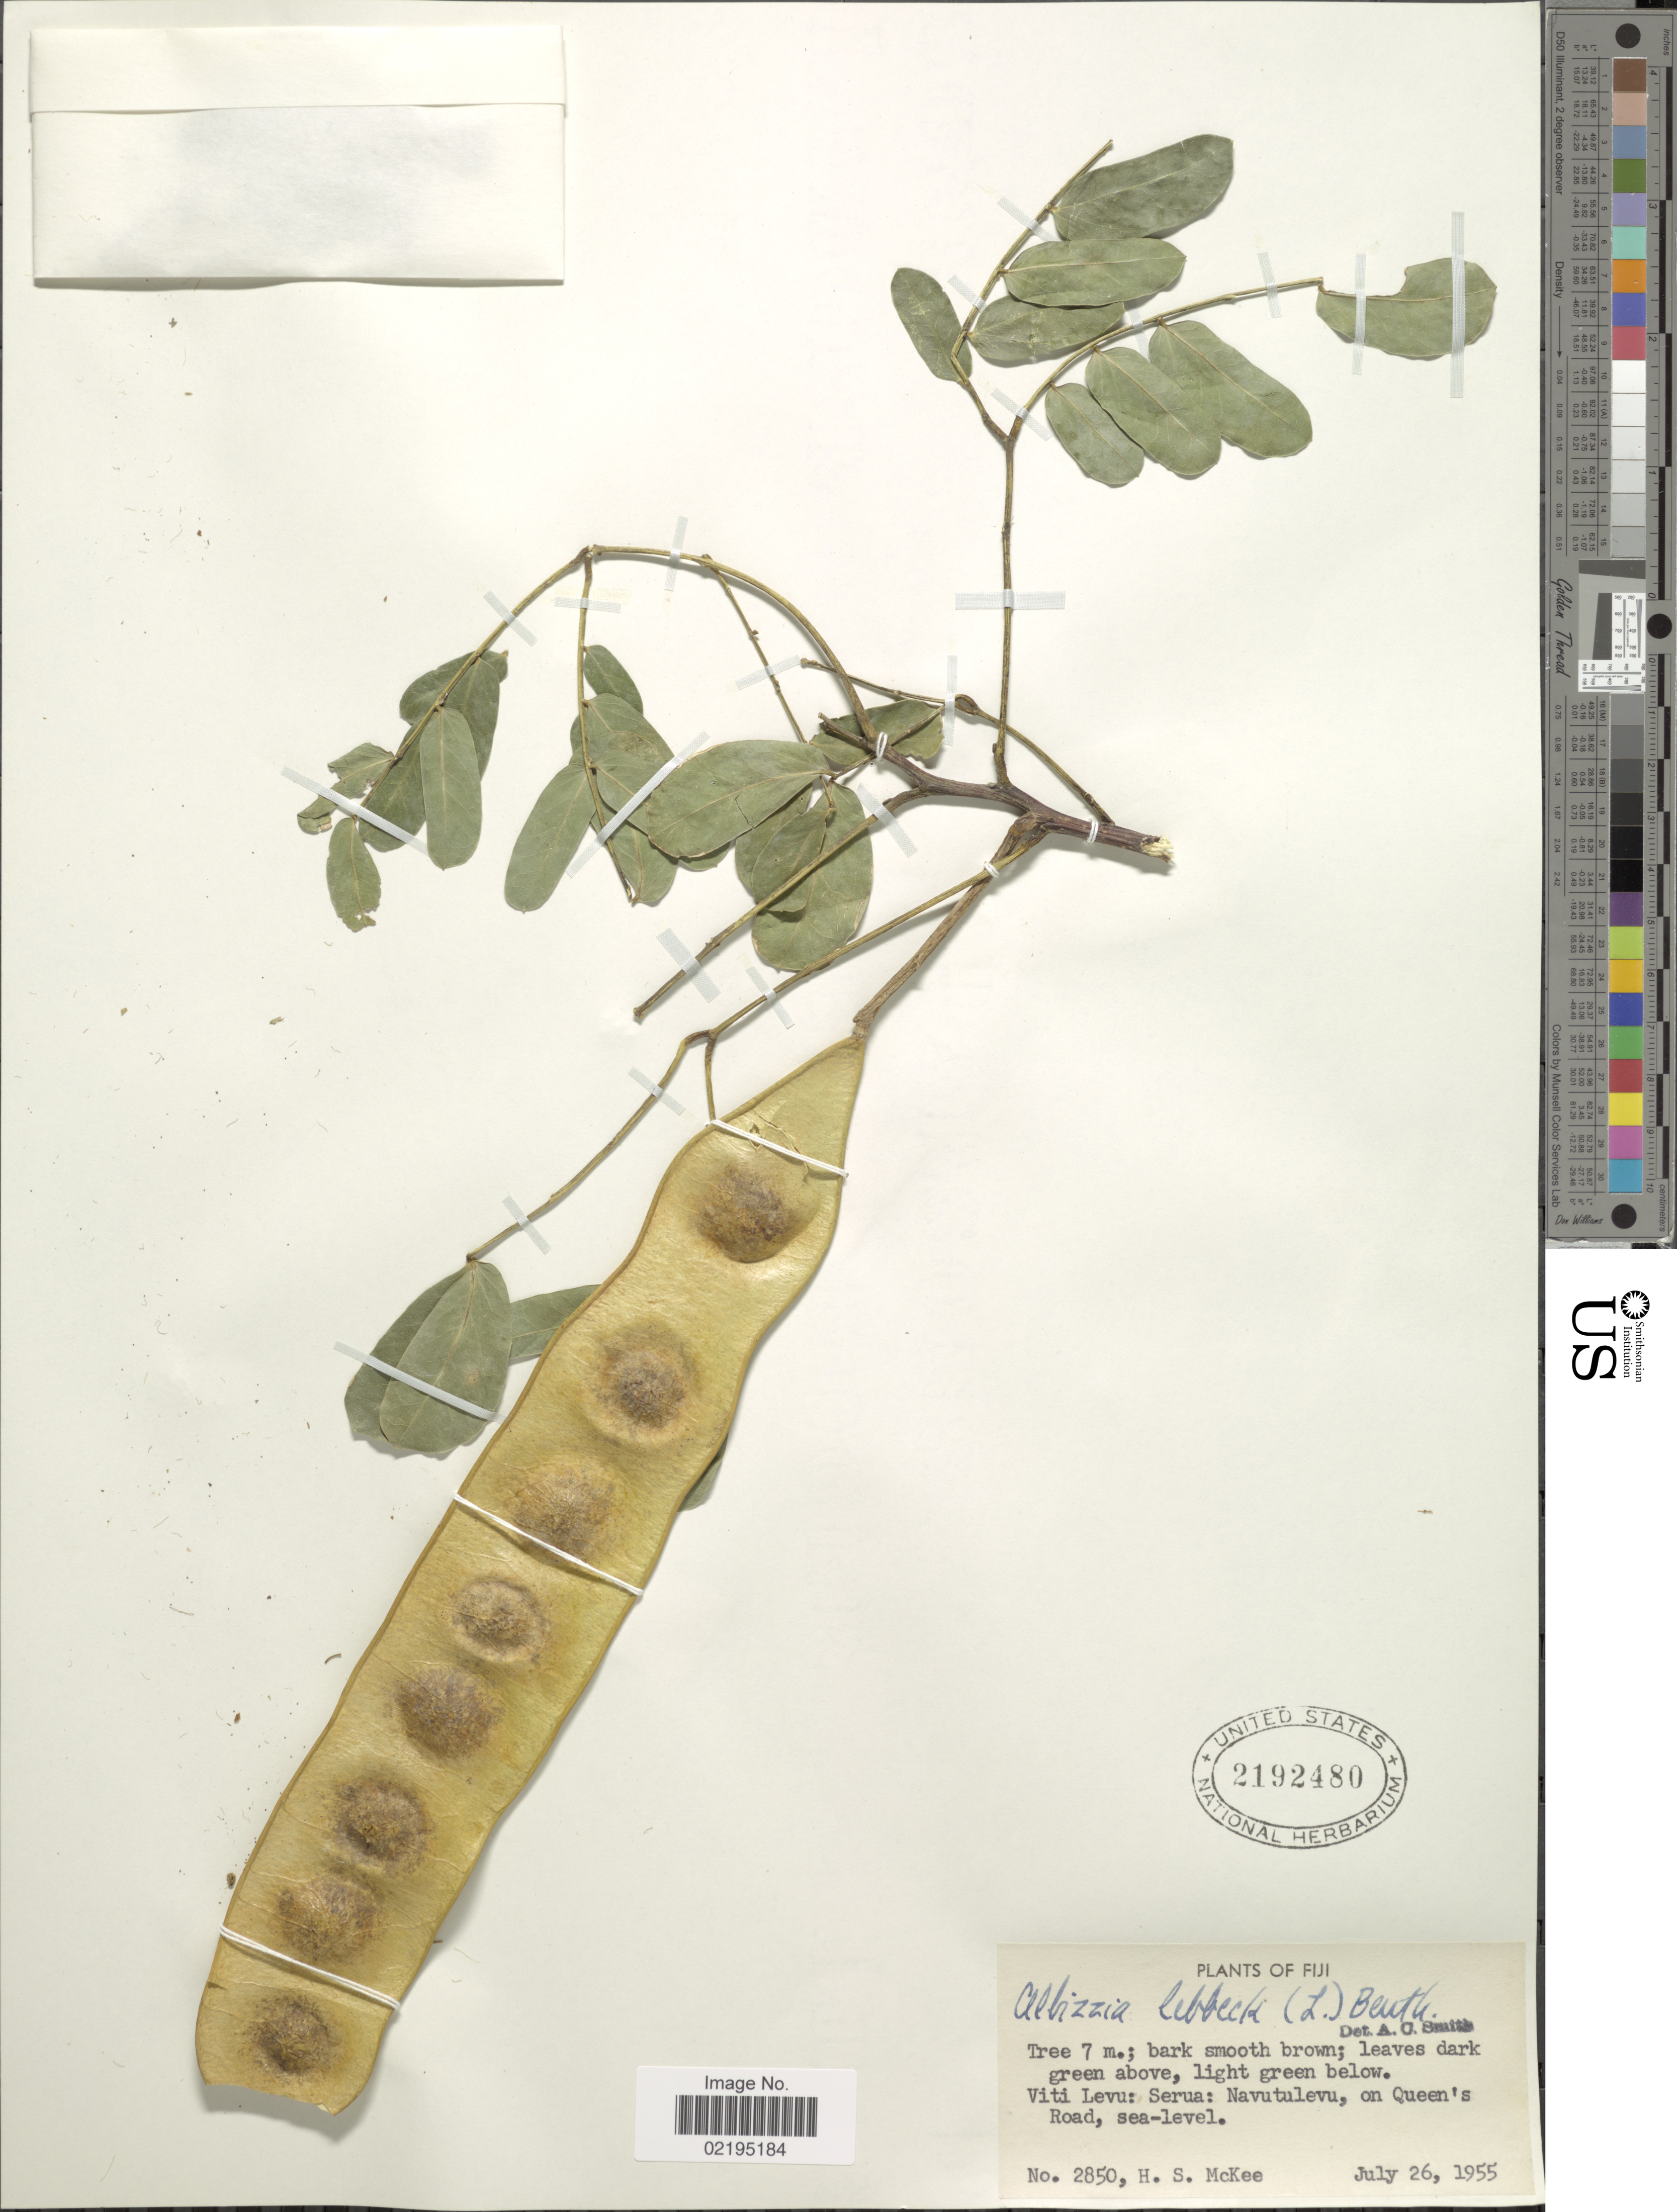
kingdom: Plantae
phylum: Tracheophyta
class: Magnoliopsida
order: Fabales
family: Fabaceae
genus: Albizia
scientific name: Albizia lebbeck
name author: (L.) Benth.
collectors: H. S. McKee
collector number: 2850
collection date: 1955-07-26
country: Fiji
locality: Viti Levu: Serua: Navutulevu, on Queen's Road.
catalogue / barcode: US 2192480